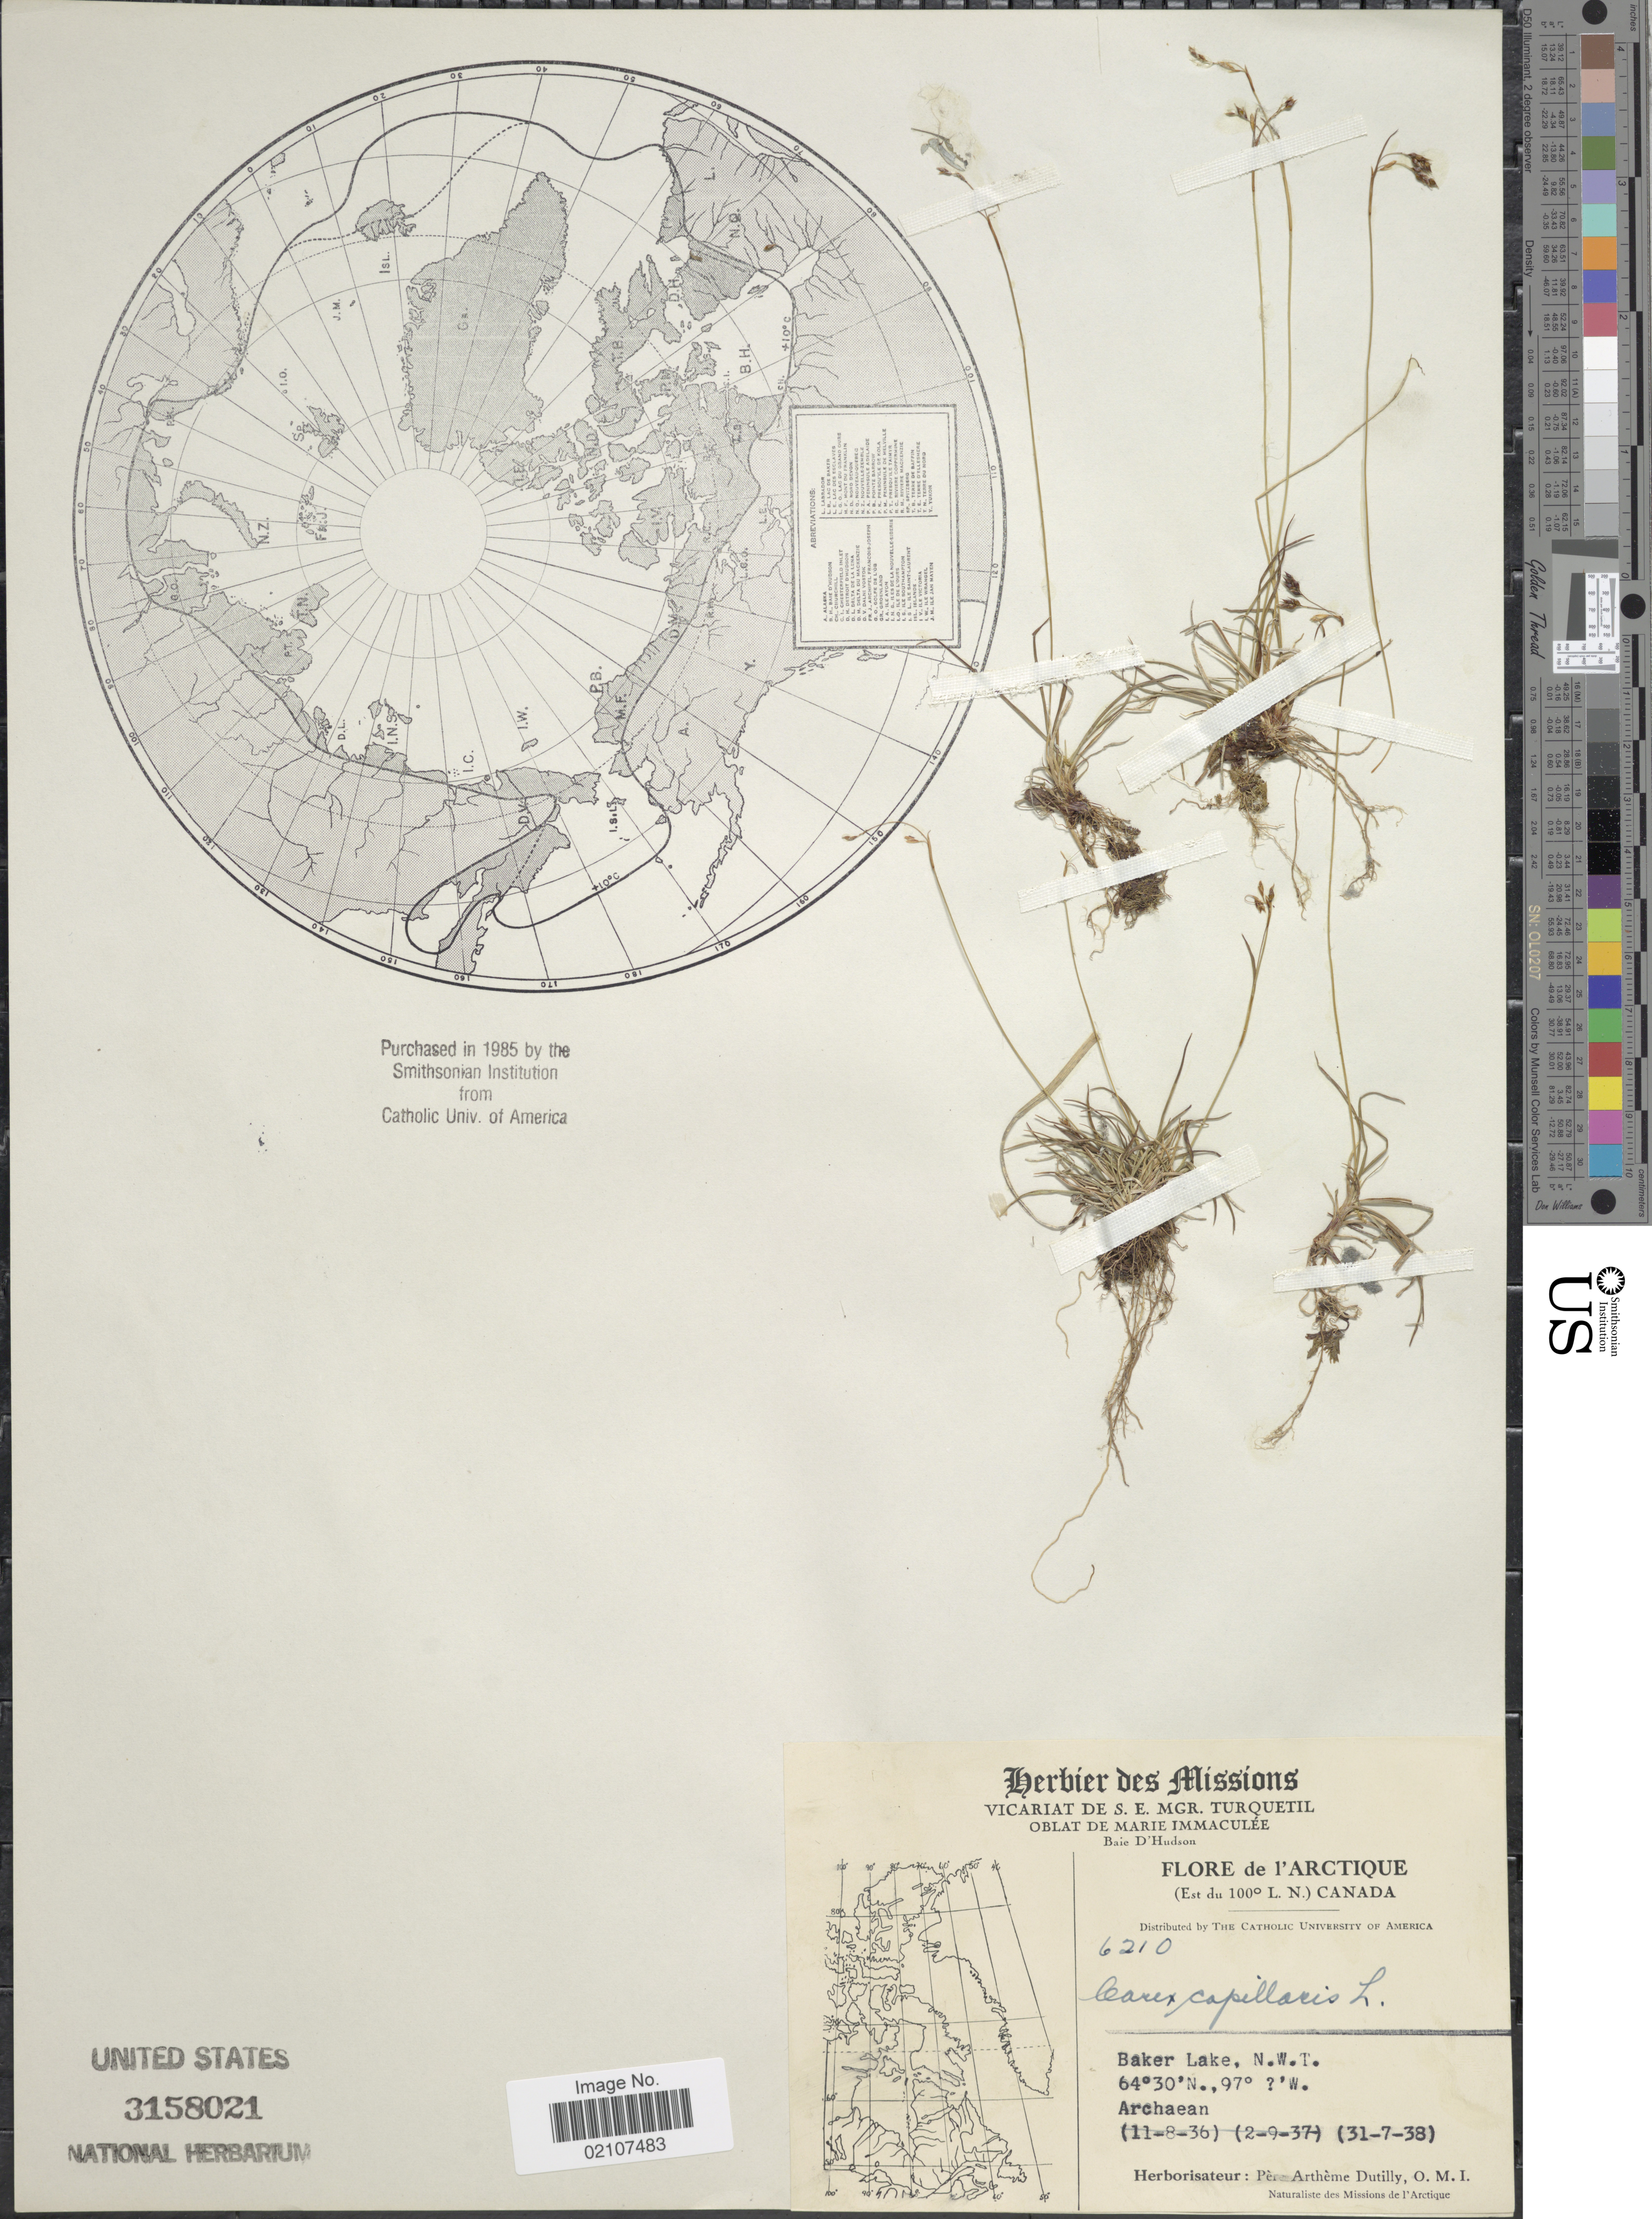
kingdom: Plantae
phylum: Tracheophyta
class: Liliopsida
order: Poales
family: Cyperaceae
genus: Carex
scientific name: Carex capillaris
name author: L.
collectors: P. Dutilly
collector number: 6210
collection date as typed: Transcribed d/m/y: 31/7/38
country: Canada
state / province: Northwest Territories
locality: L'Arctique (Est du 100° L. N.) Baker Lake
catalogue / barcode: US 3158021